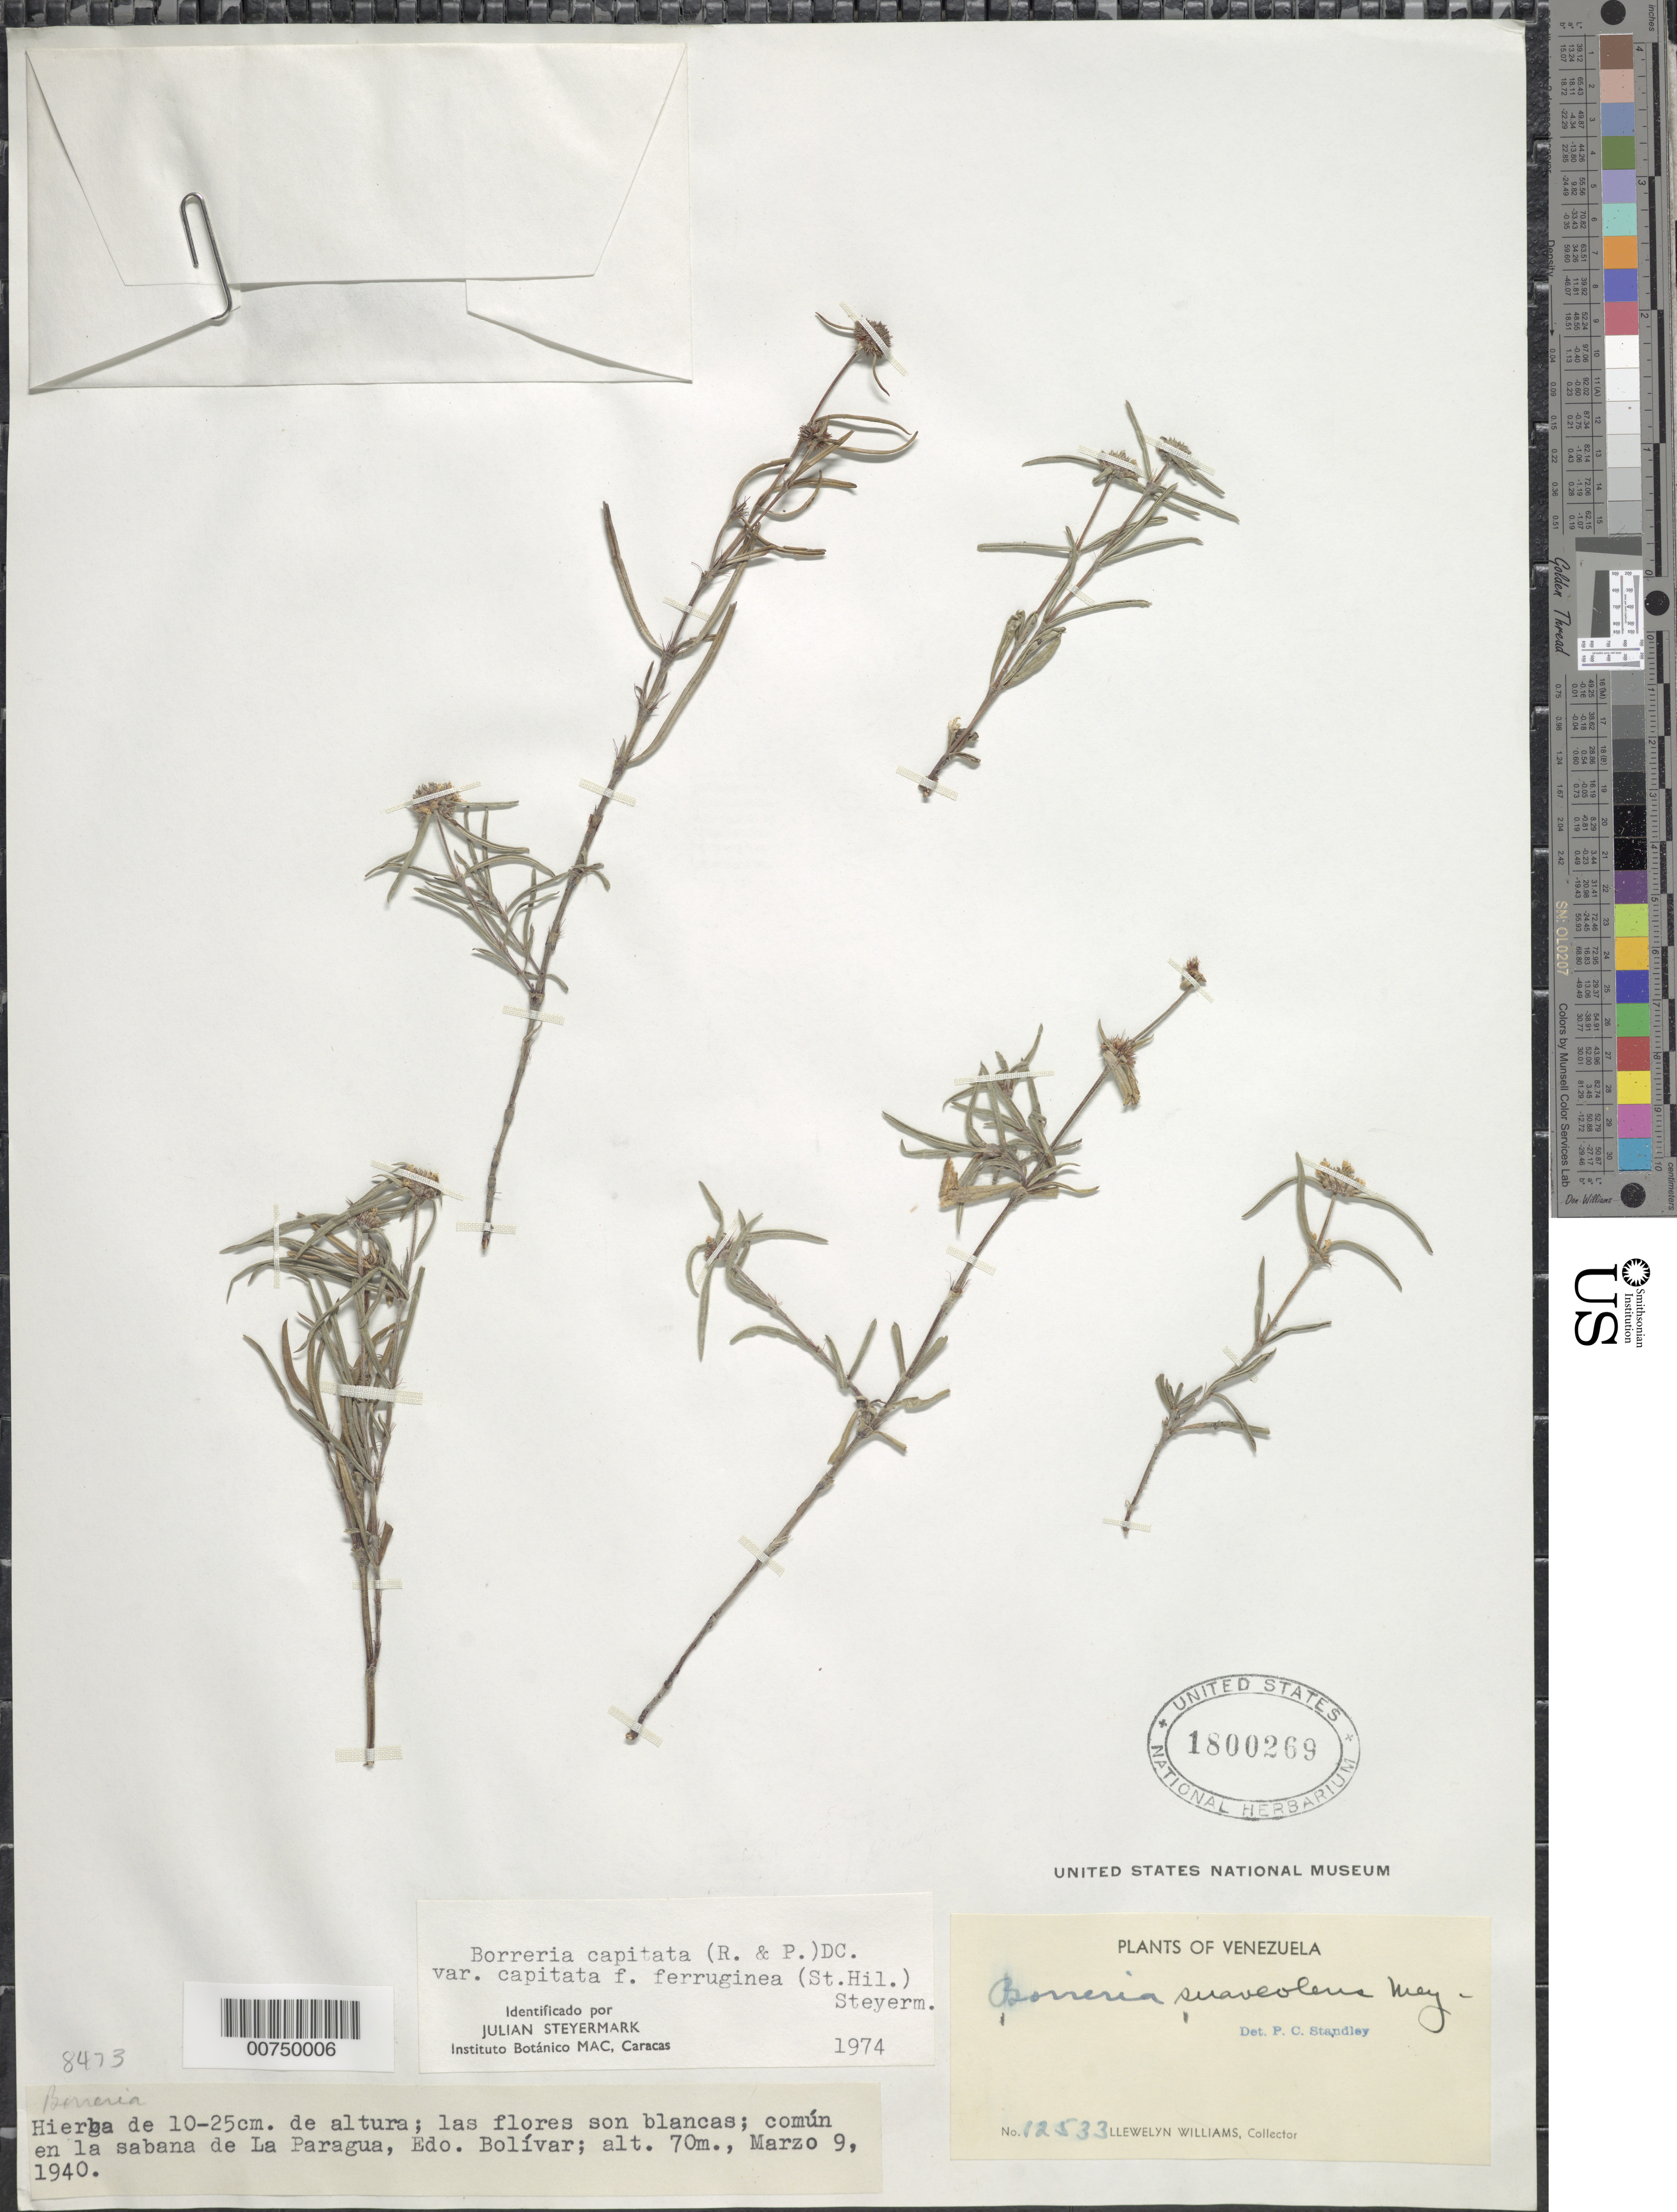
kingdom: Plantae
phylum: Tracheophyta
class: Magnoliopsida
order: Gentianales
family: Rubiaceae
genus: Borreria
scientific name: Borreria capitata var. capitata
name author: (Ruiz & Pav.) DC.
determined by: Steyermark, Julian A., (VEN)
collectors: Ll. Williams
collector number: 12533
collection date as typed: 9-Mar-40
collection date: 1940-03-09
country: Venezuela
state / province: Bolívar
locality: La Paragua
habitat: Sabana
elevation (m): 70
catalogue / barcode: US 1800269